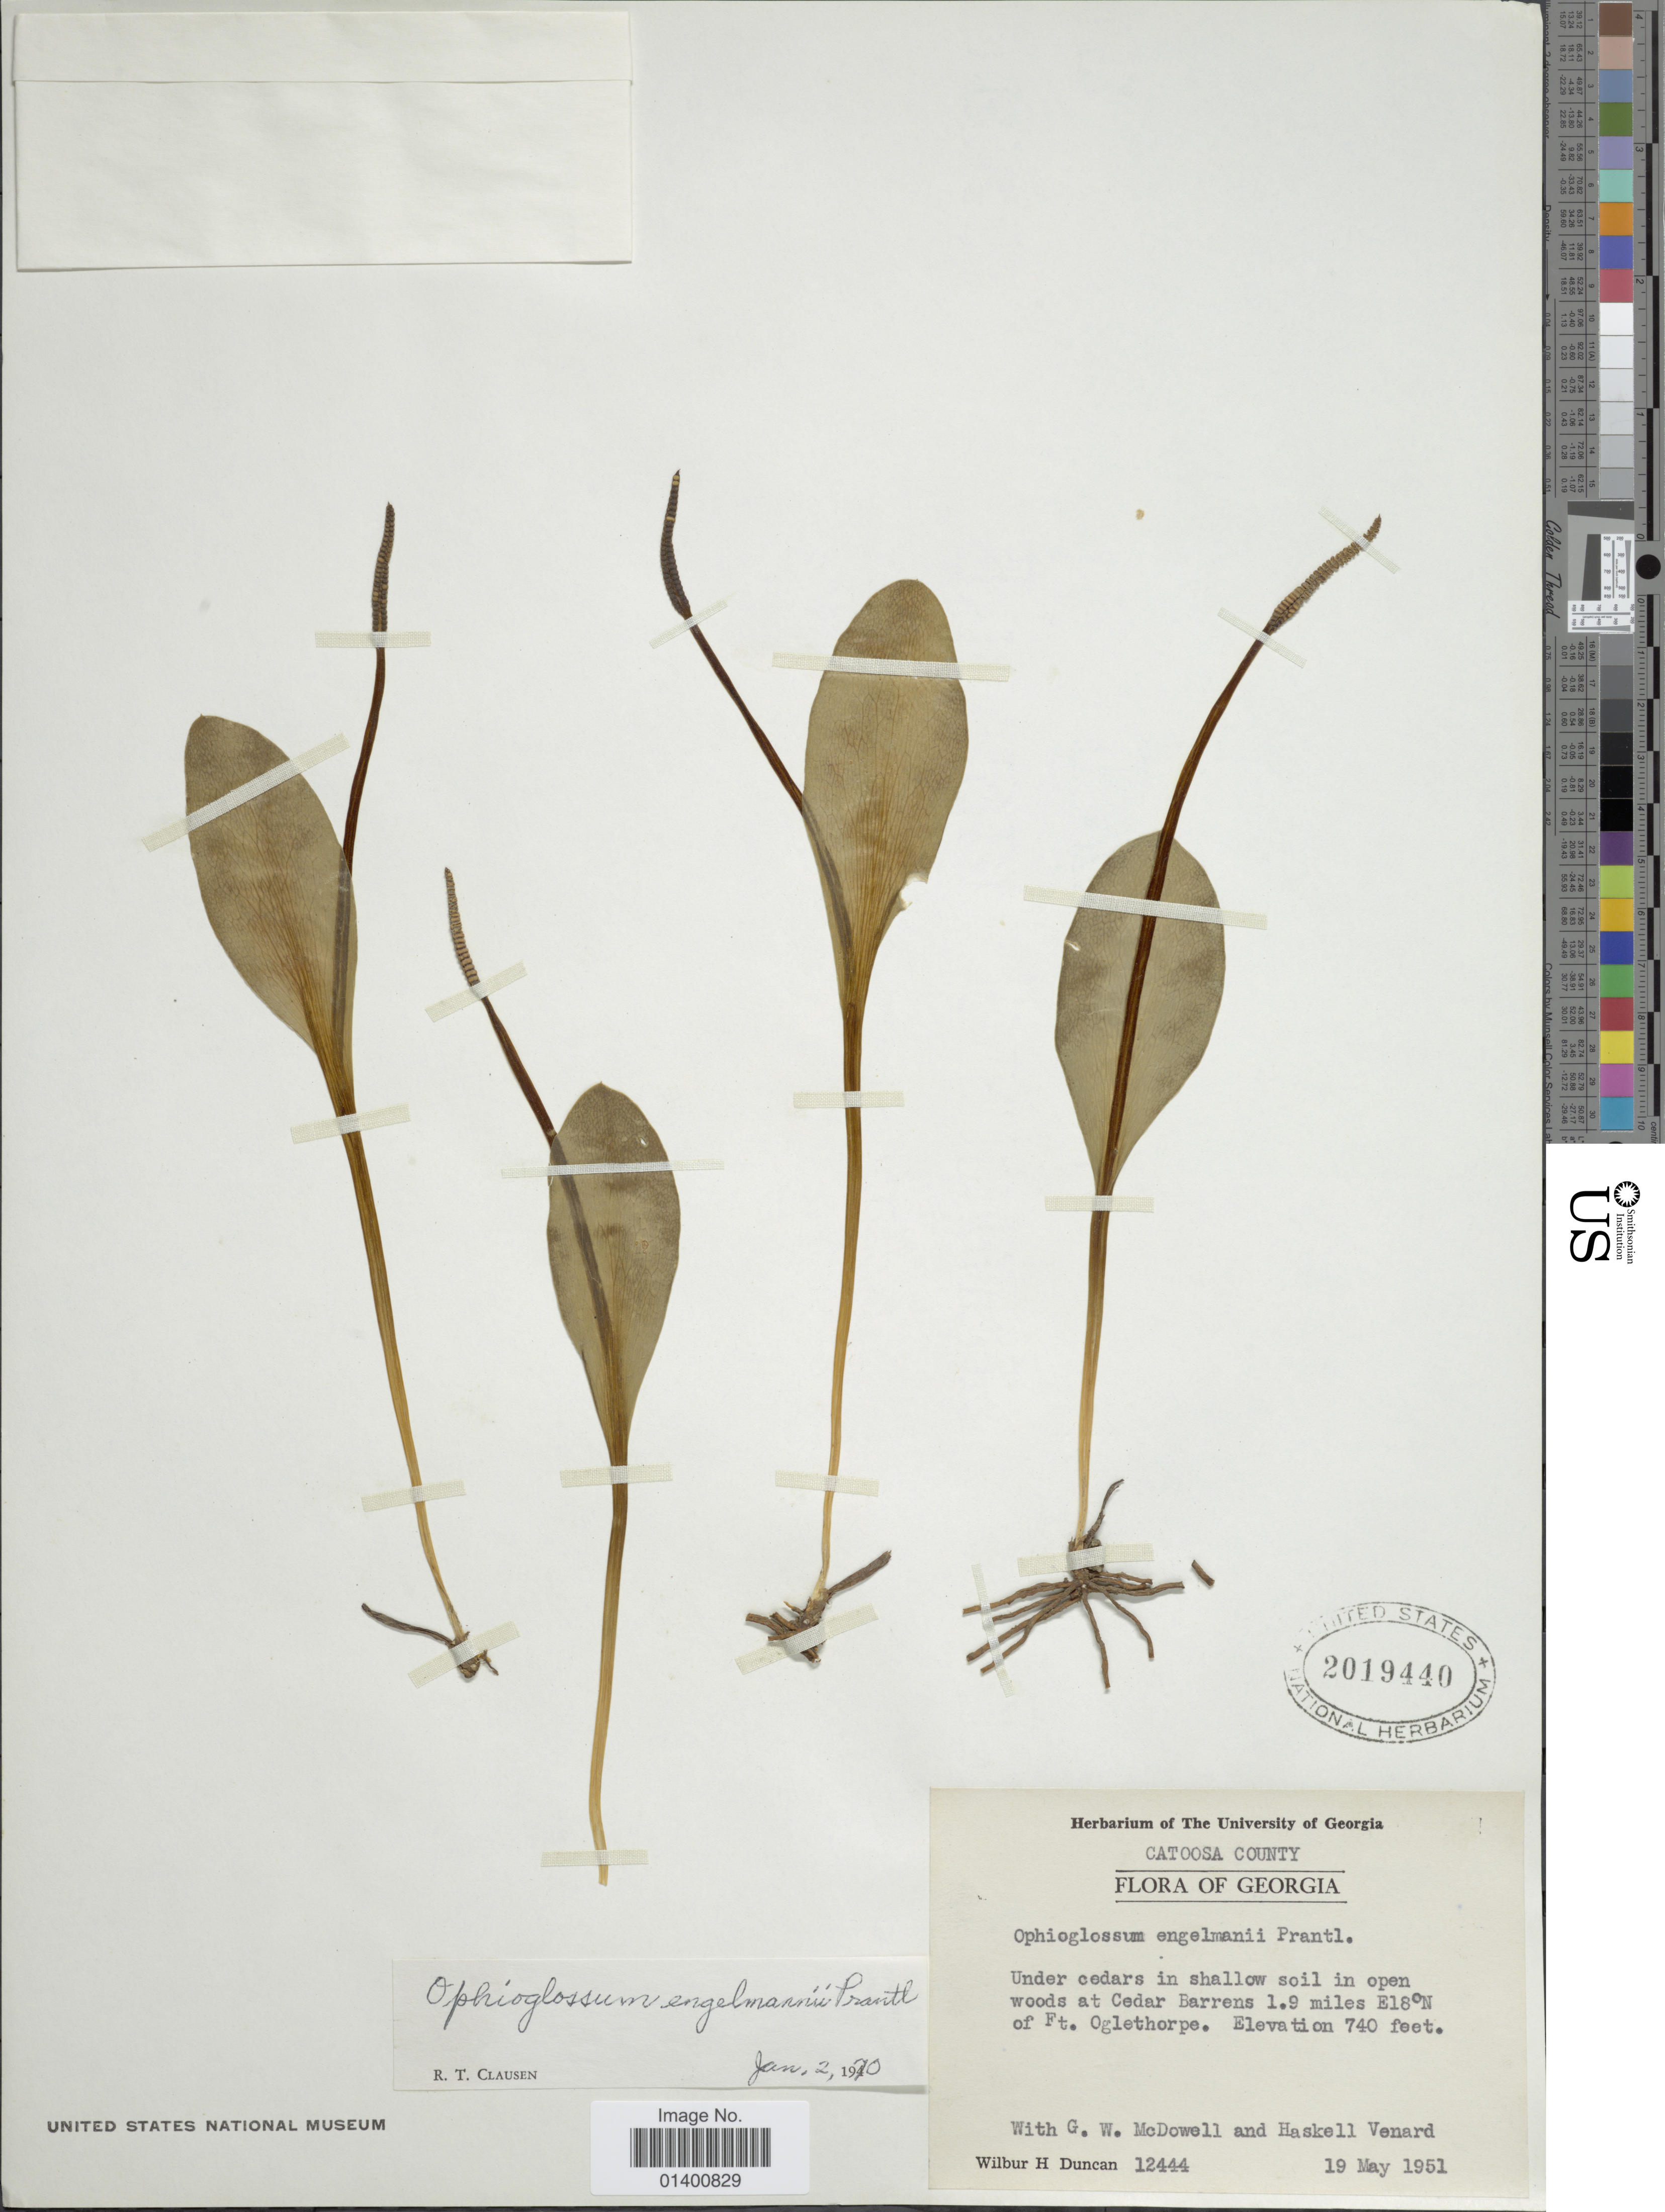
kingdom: Plantae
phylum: Tracheophyta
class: Polypodiopsida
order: Ophioglossales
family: Ophioglossaceae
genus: Ophioglossum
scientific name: Ophioglossum engelmannii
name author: Prantl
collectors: W. H. Duncan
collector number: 12444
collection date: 1951-05-19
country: United States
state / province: Georgia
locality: Catoosa County, in open woods at Cedar Barrens 1.9 miles E18ºN of Ft. Oglethorpe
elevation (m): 226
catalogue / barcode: US 2019440